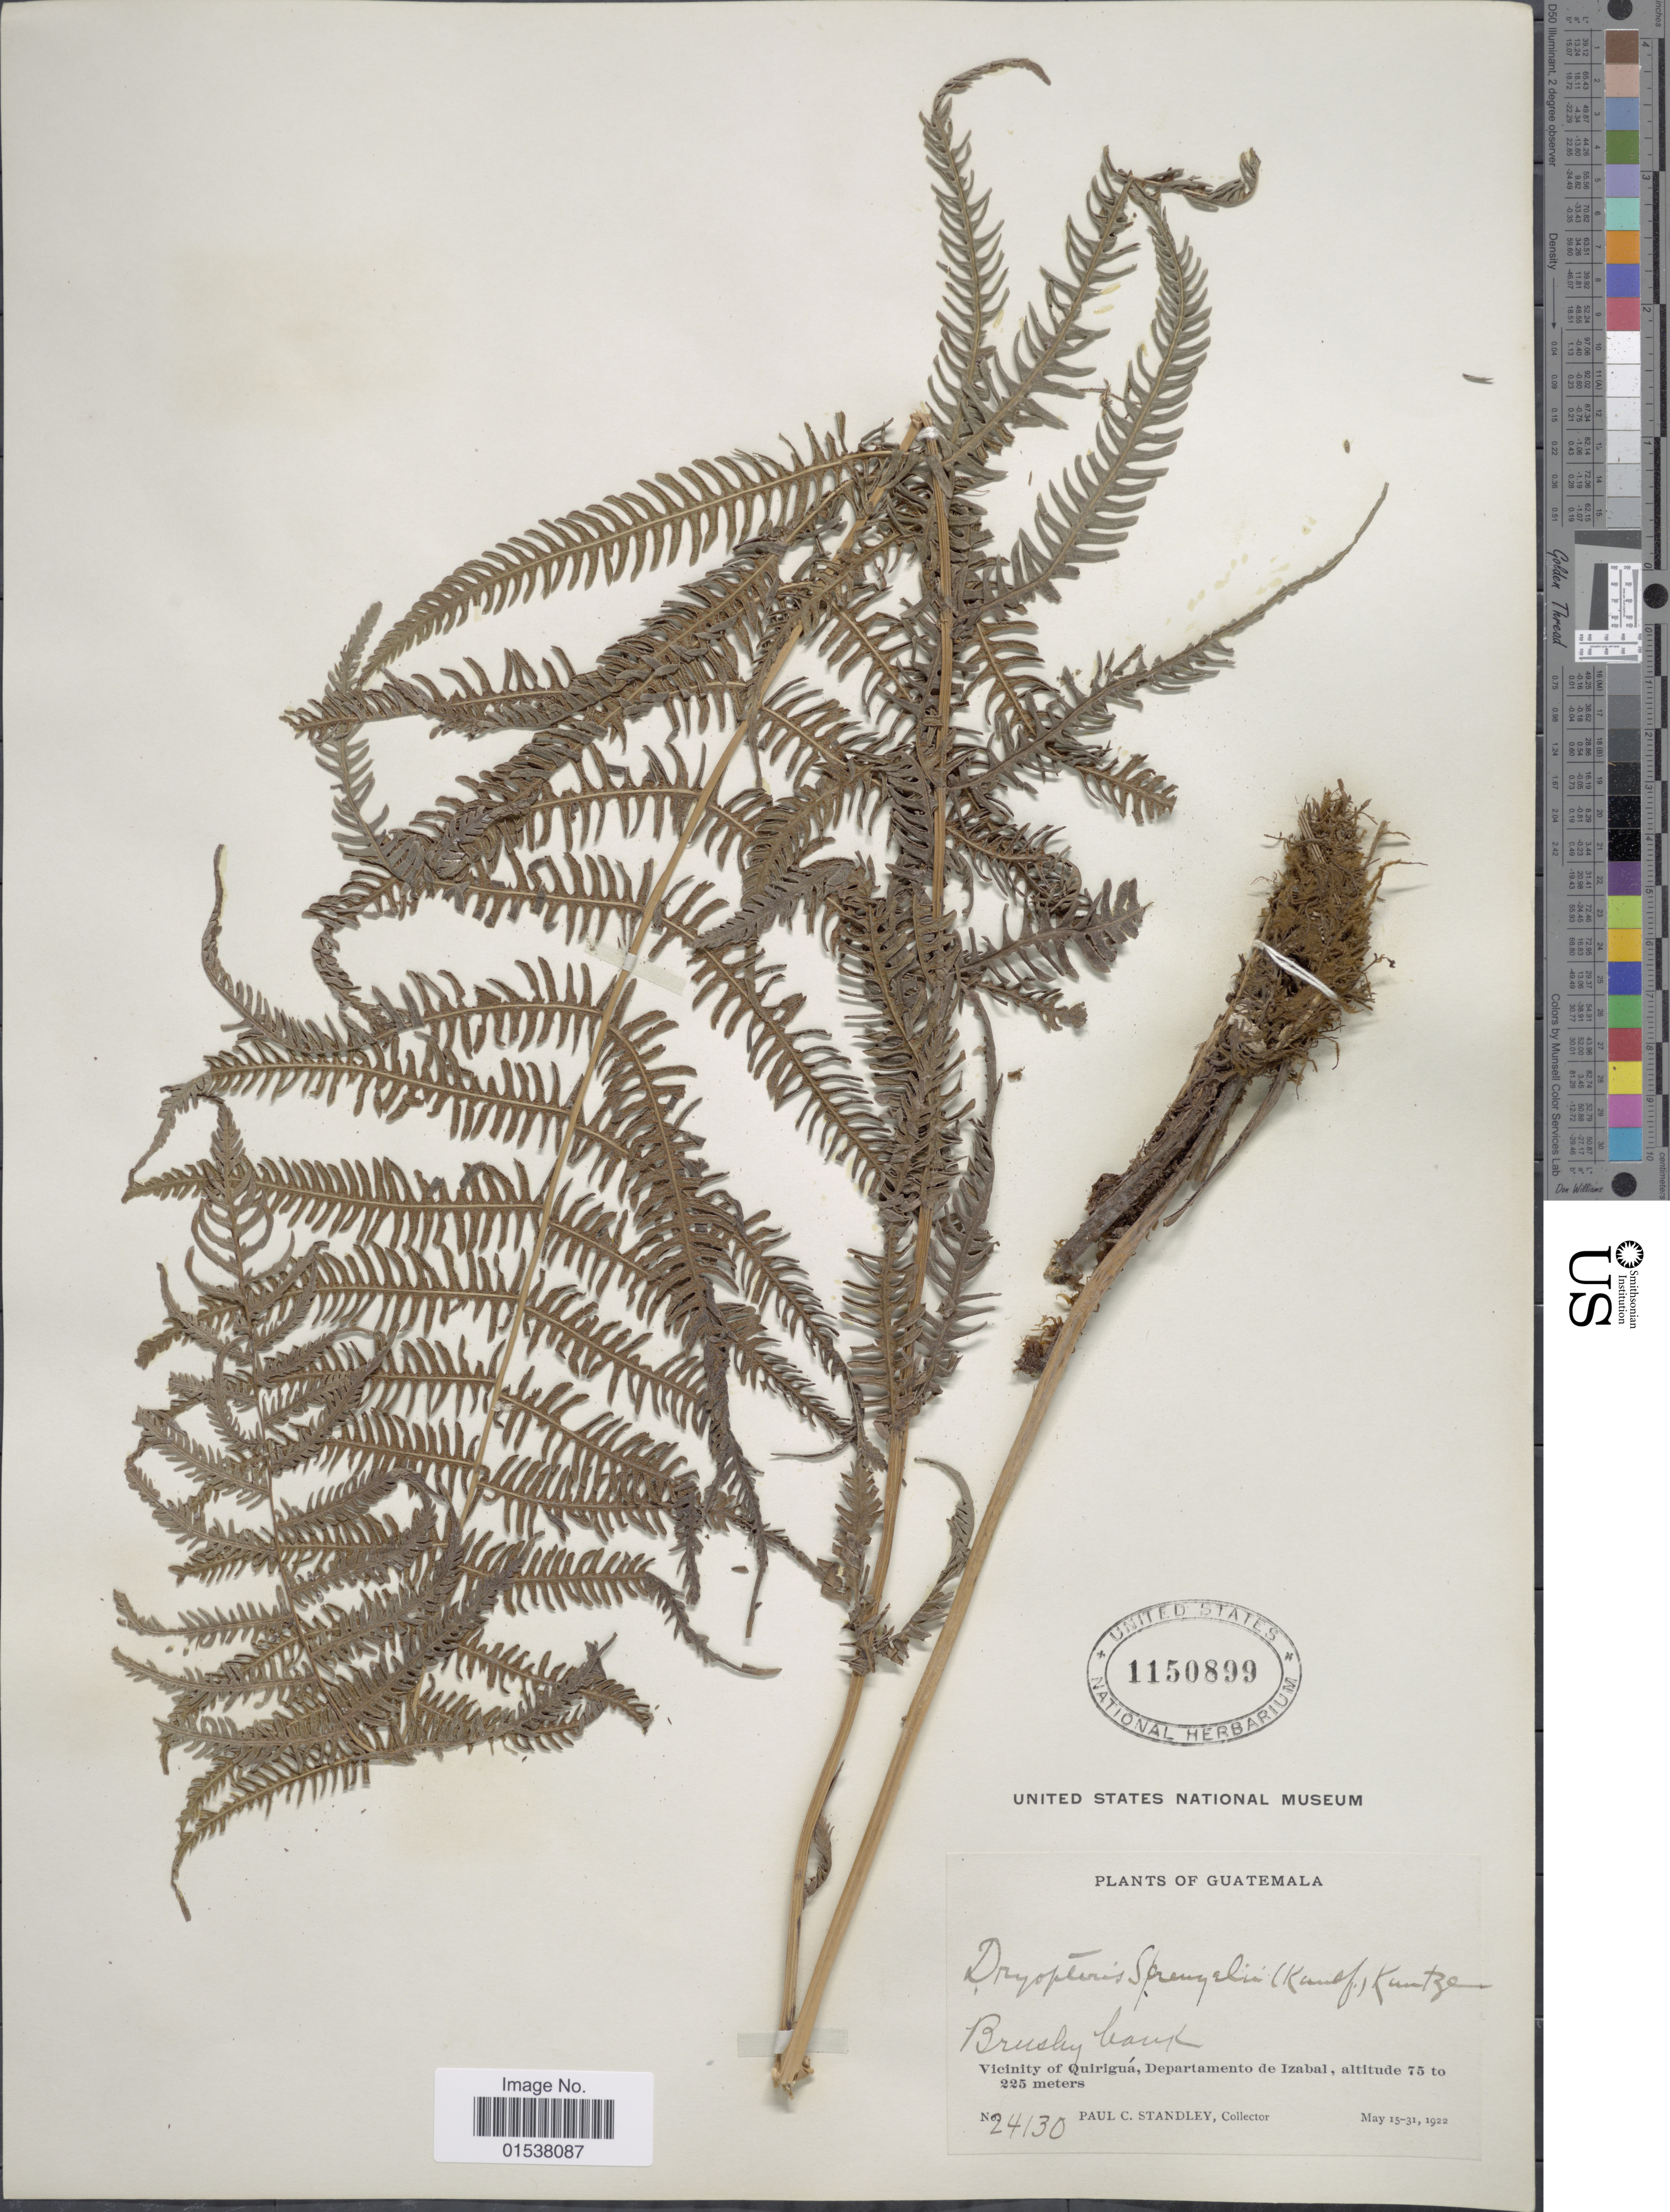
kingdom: Plantae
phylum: Tracheophyta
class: Polypodiopsida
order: Polypodiales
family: Thelypteridaceae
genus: Amauropelta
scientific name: Amauropelta balbisii (Spreng.) comb. nov., ined. 2015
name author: (Spreng.)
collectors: P. C. Standley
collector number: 24130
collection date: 1922-05-15/1922-05-31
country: Guatemala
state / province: Izabal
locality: Vicinity of Quirigua, Departamento de Izabal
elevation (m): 75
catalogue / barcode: US 1150899